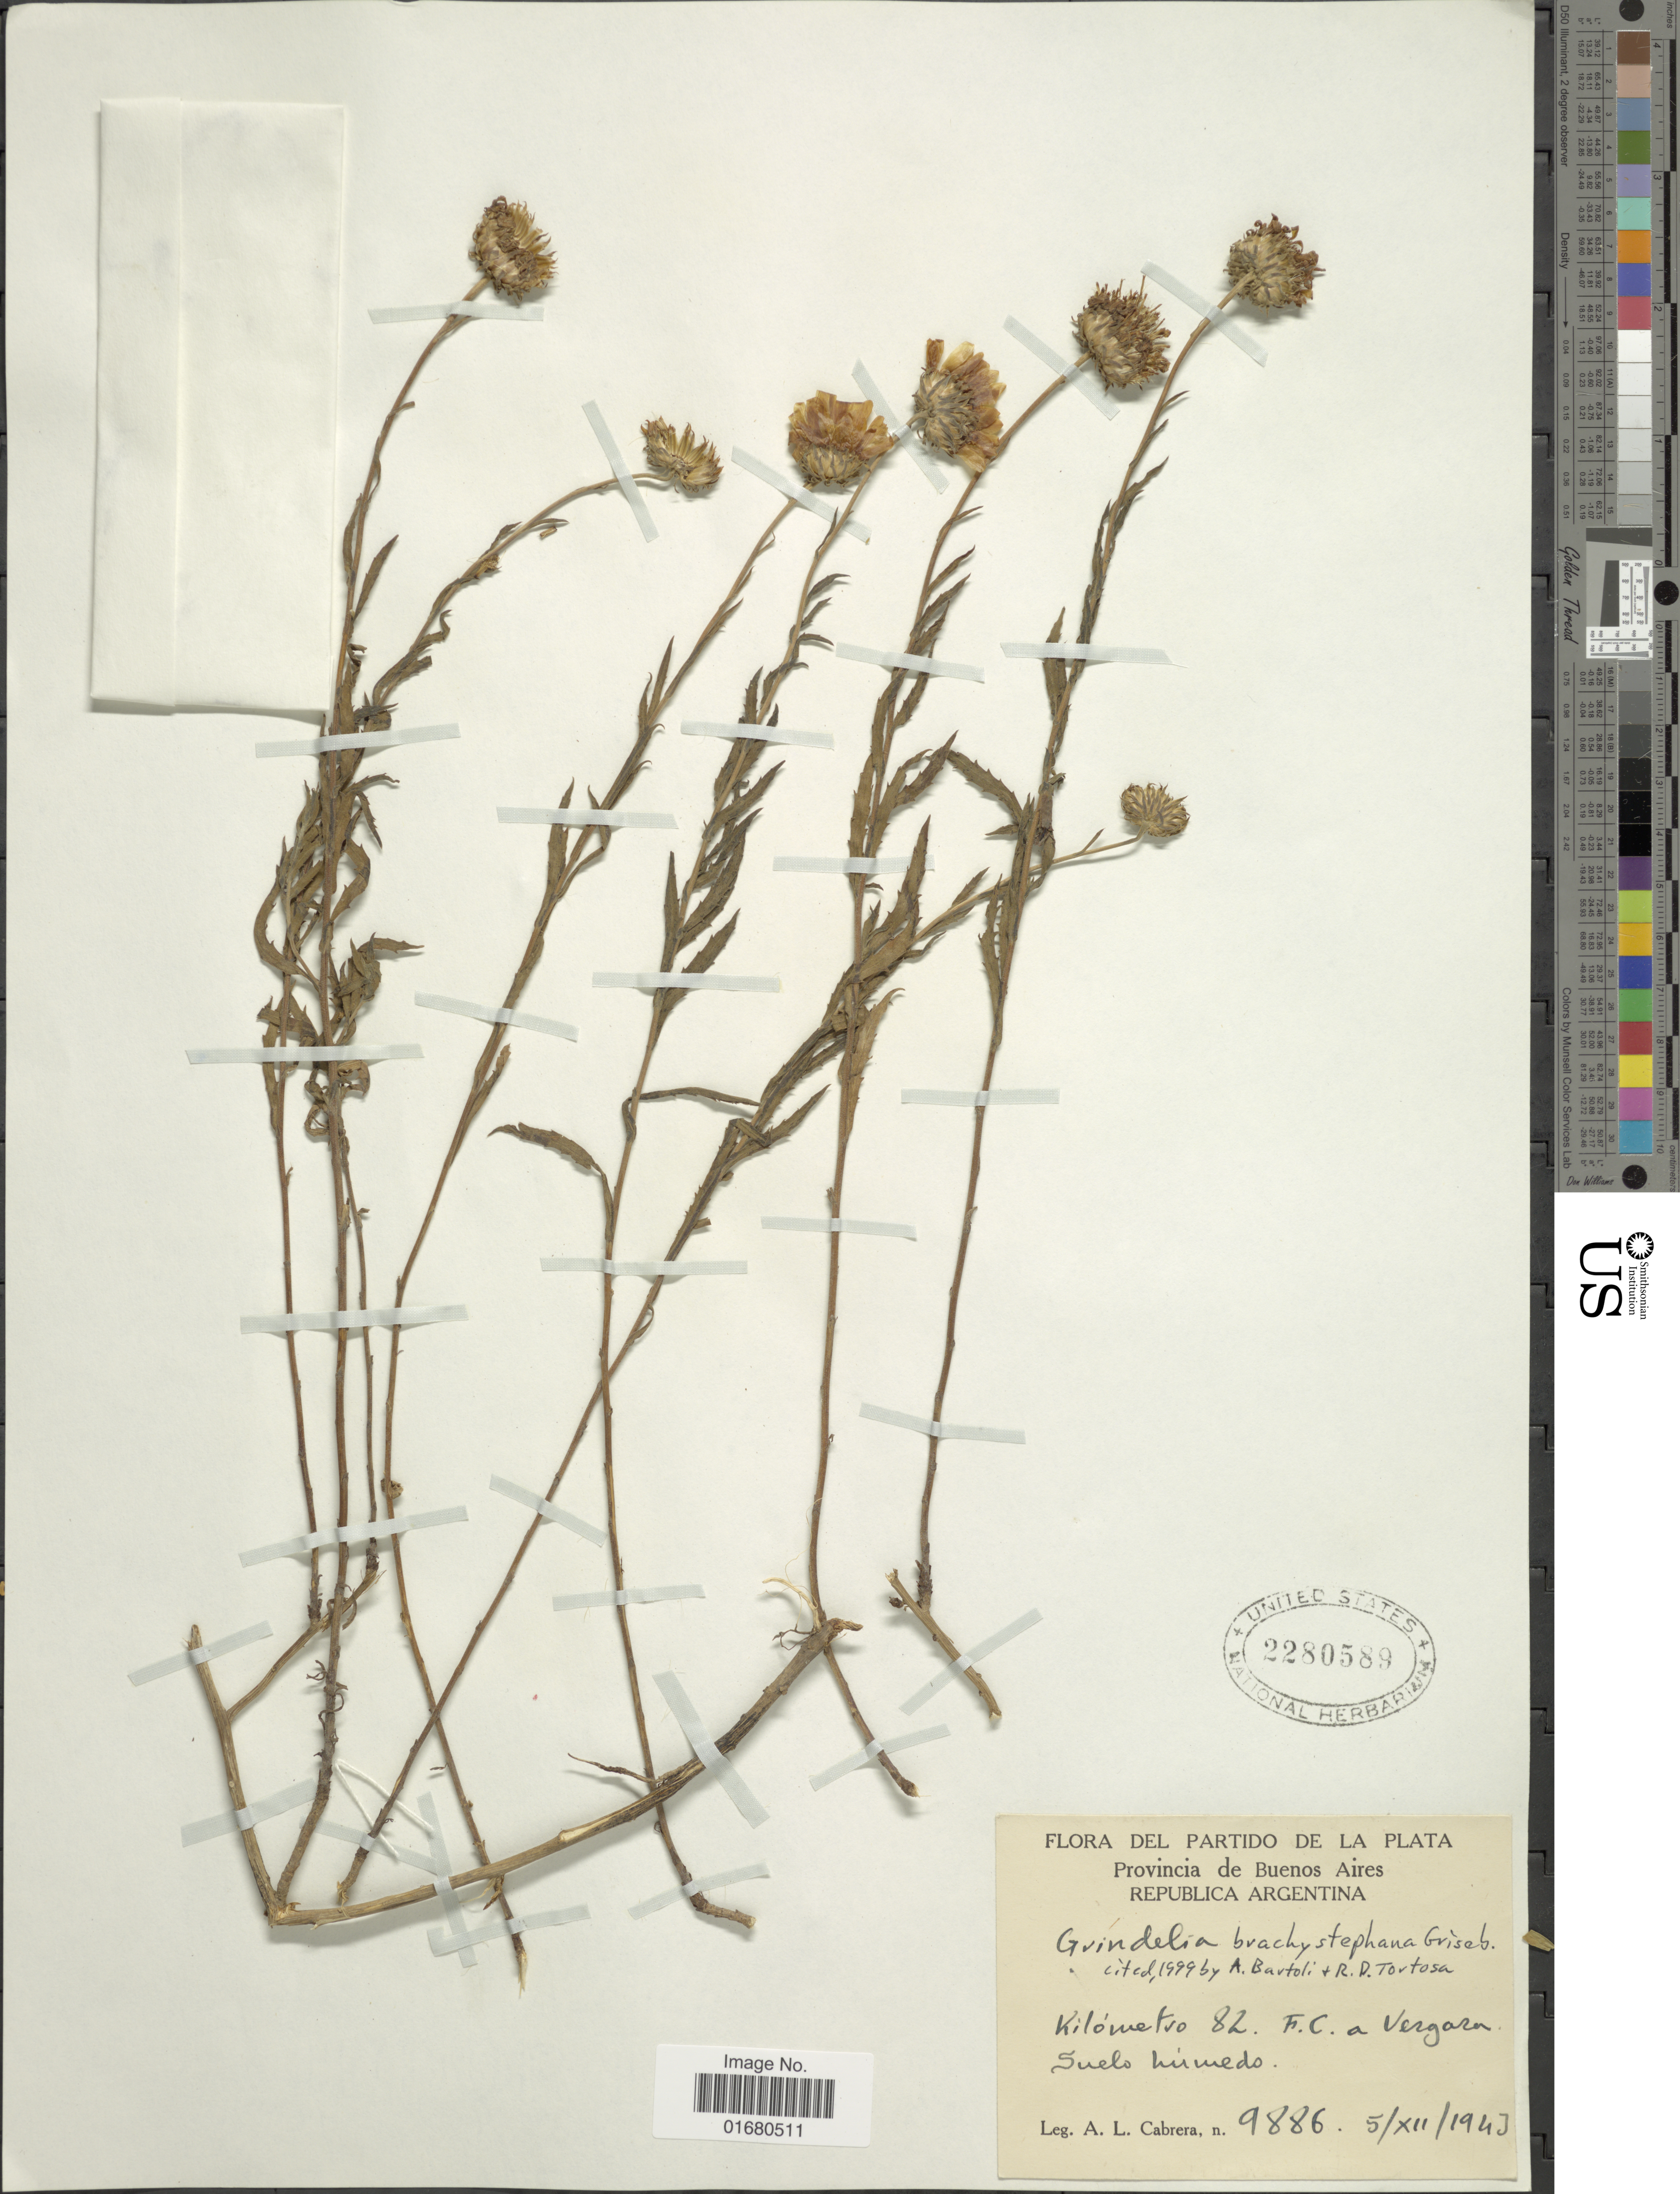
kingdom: Plantae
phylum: Tracheophyta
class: Magnoliopsida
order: Asterales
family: Asteraceae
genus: Grindelia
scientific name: Grindelia brachystephana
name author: Griseb.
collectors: A. L. Cabrera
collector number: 9886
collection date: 1943-12-05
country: Argentina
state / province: Buenos Aires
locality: Kilometro 82. F.C. a vergara, Suelo humedo, Del Partido de la Plata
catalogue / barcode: US 2280589